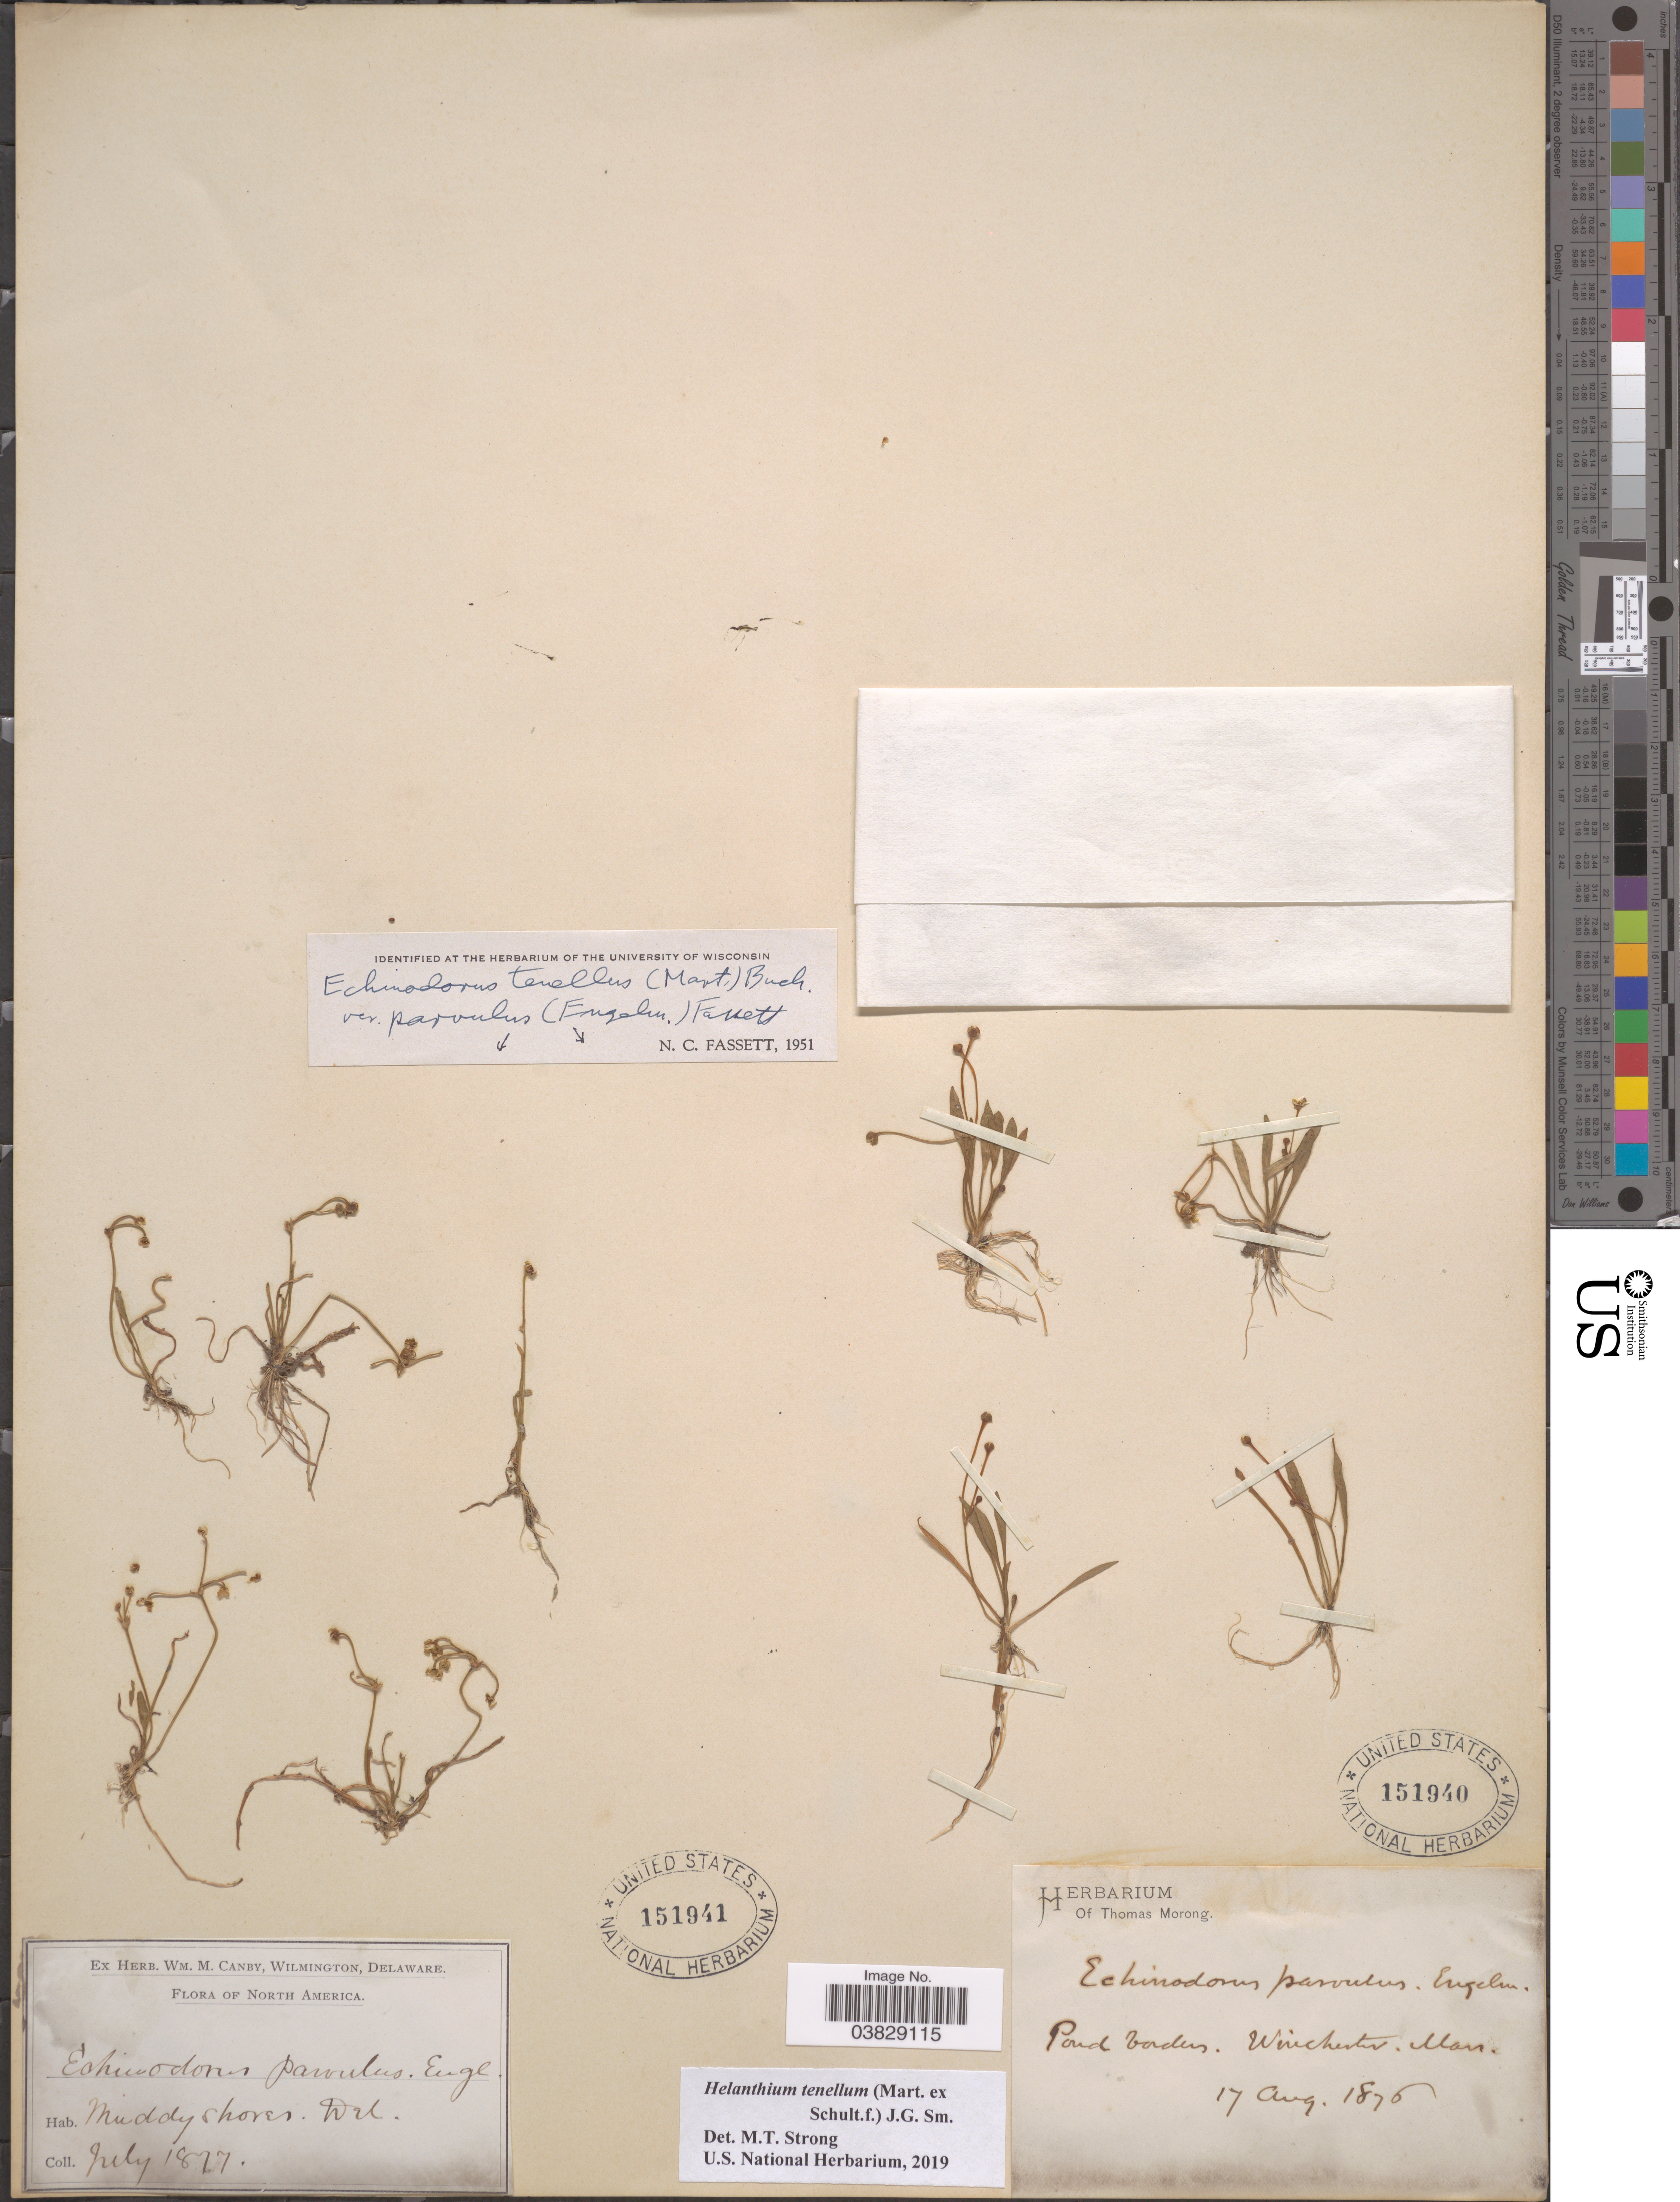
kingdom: Plantae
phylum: Tracheophyta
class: Liliopsida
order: Alismatales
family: Alismataceae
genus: Helanthium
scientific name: Helanthium tenellum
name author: (Mart. ex Schult. f.) J.G. Sm.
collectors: ex Herb. T. Morong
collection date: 1876-08-17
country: United States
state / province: Massachusetts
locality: Winchester.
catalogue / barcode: US 151940